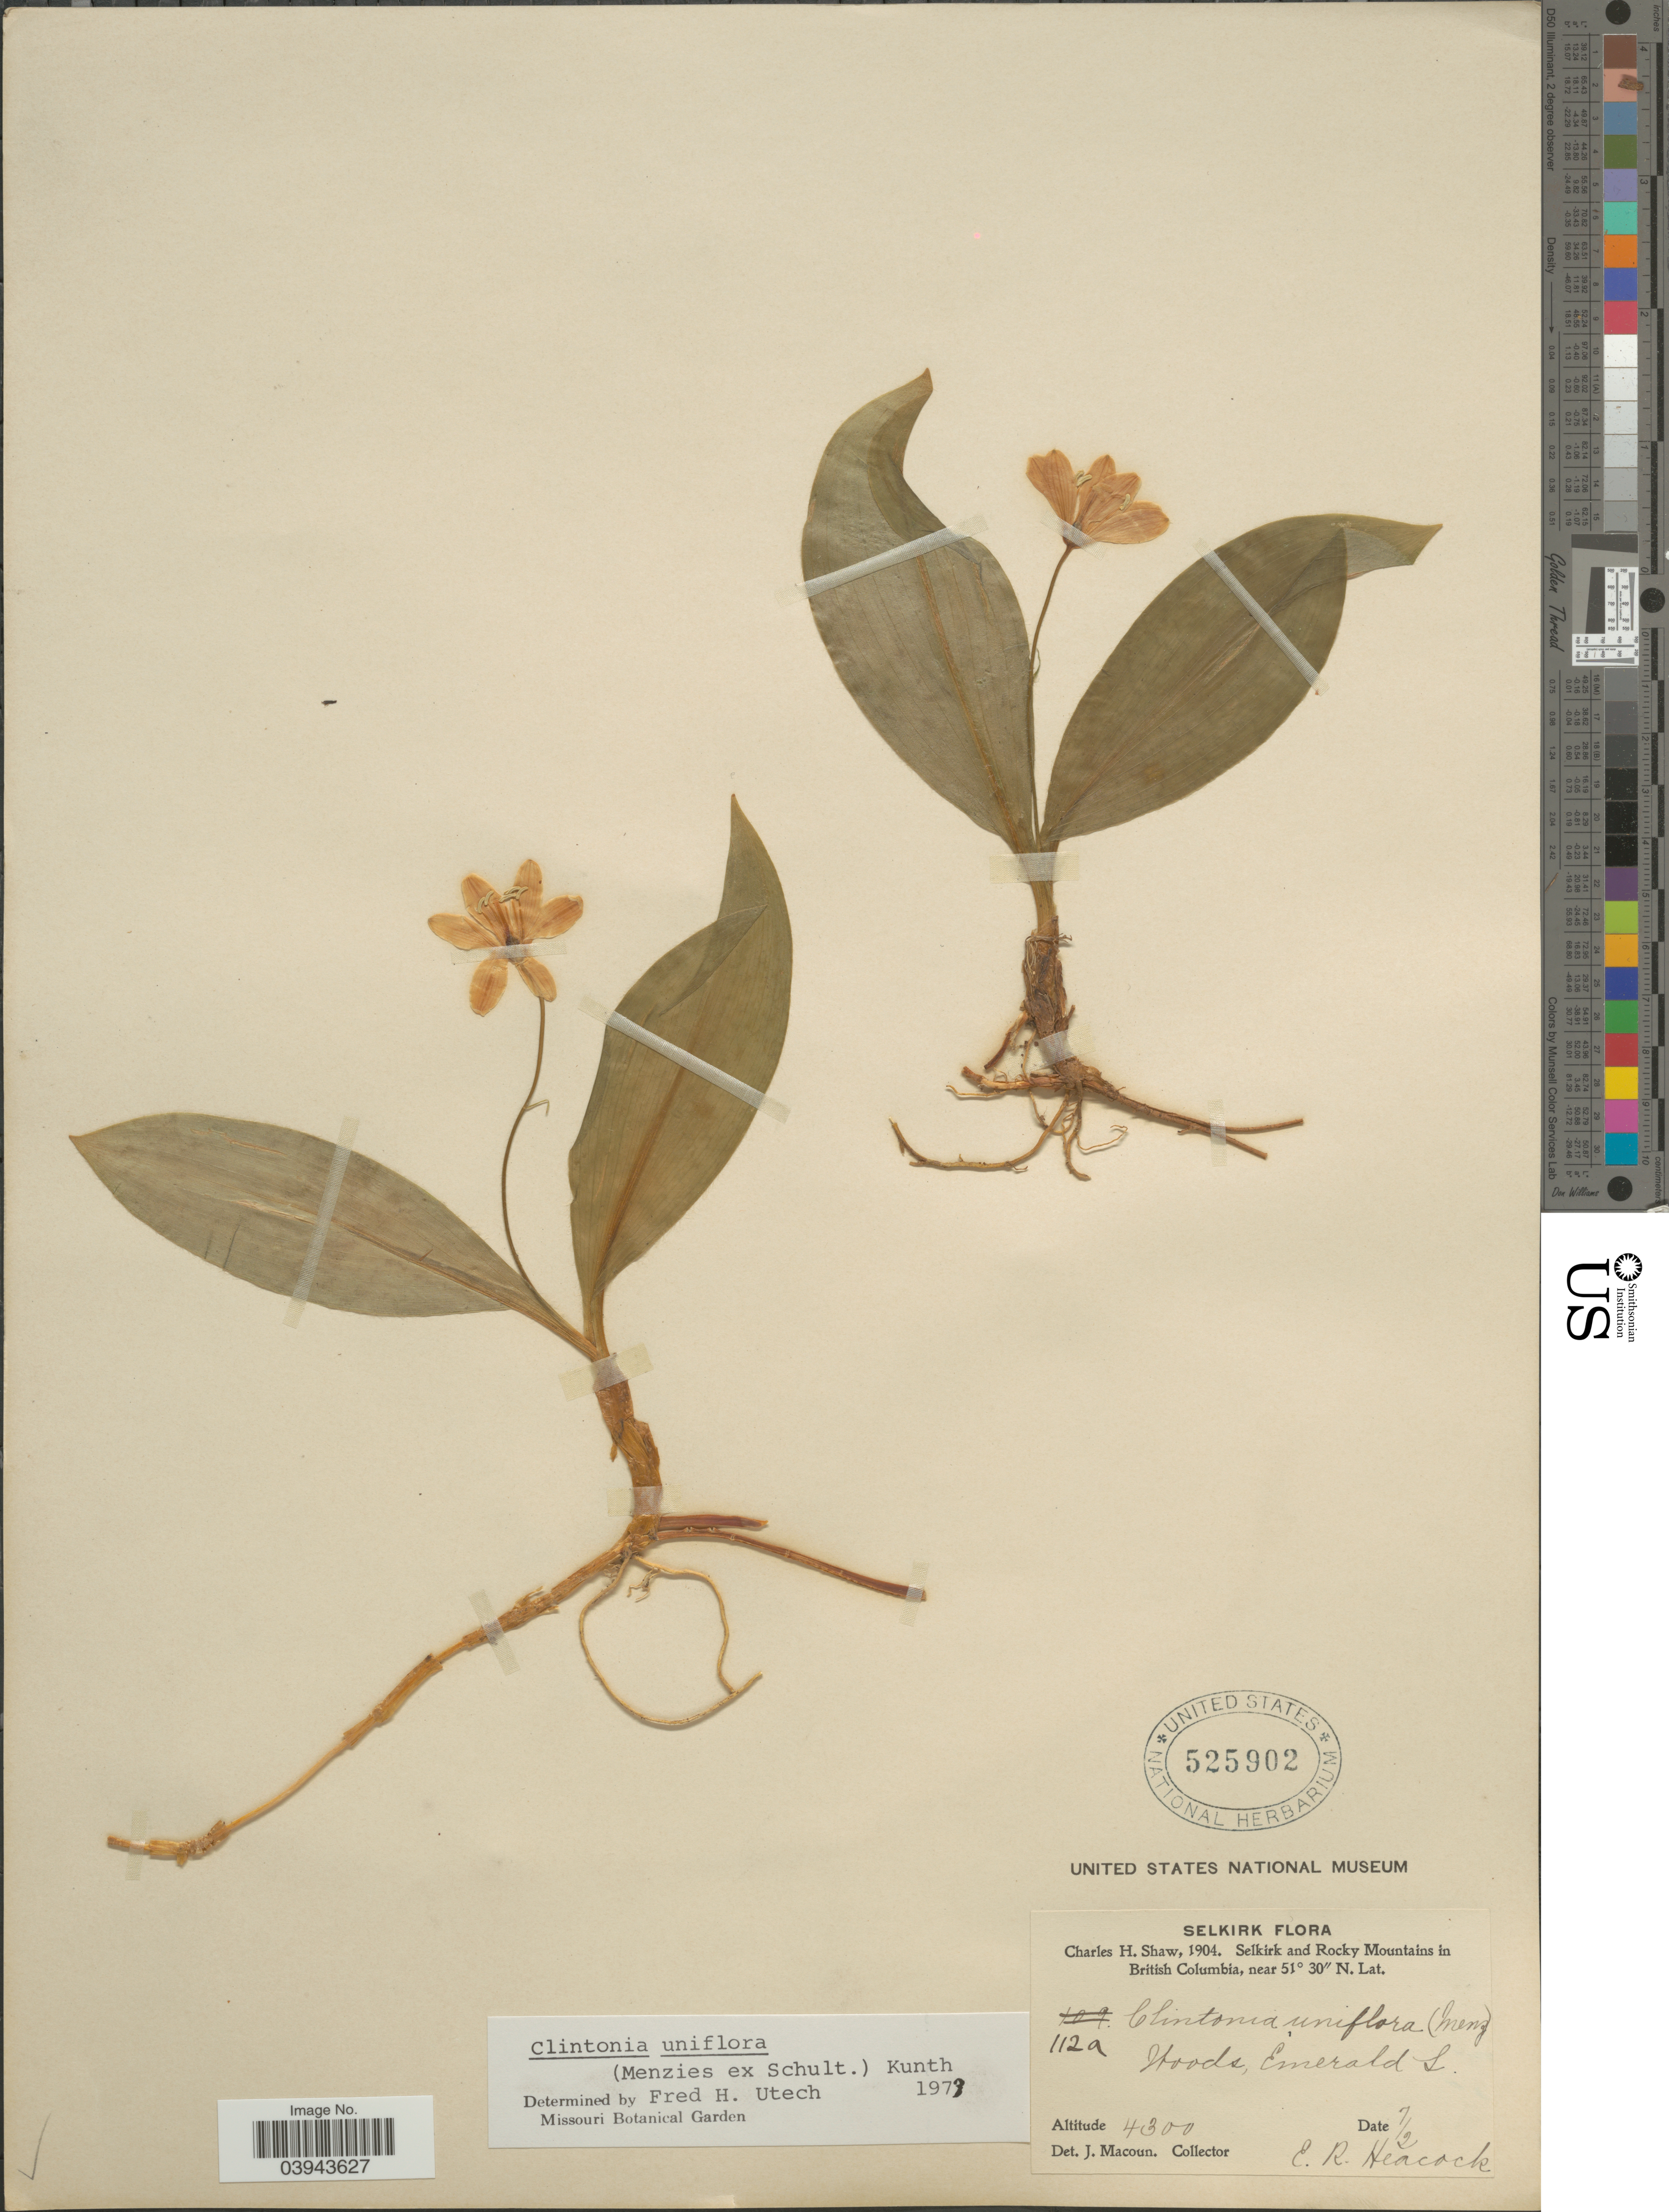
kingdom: Plantae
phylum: Tracheophyta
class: Liliopsida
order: Liliales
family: Liliaceae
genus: Clintonia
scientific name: Clintonia uniflora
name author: Kunth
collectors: E. Heacock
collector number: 112a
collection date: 1904-02-07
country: Canada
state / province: British Columbia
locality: Selkirk. Selkirk and Rocky Mountains. Woods, Emerald L.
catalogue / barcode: US 525902